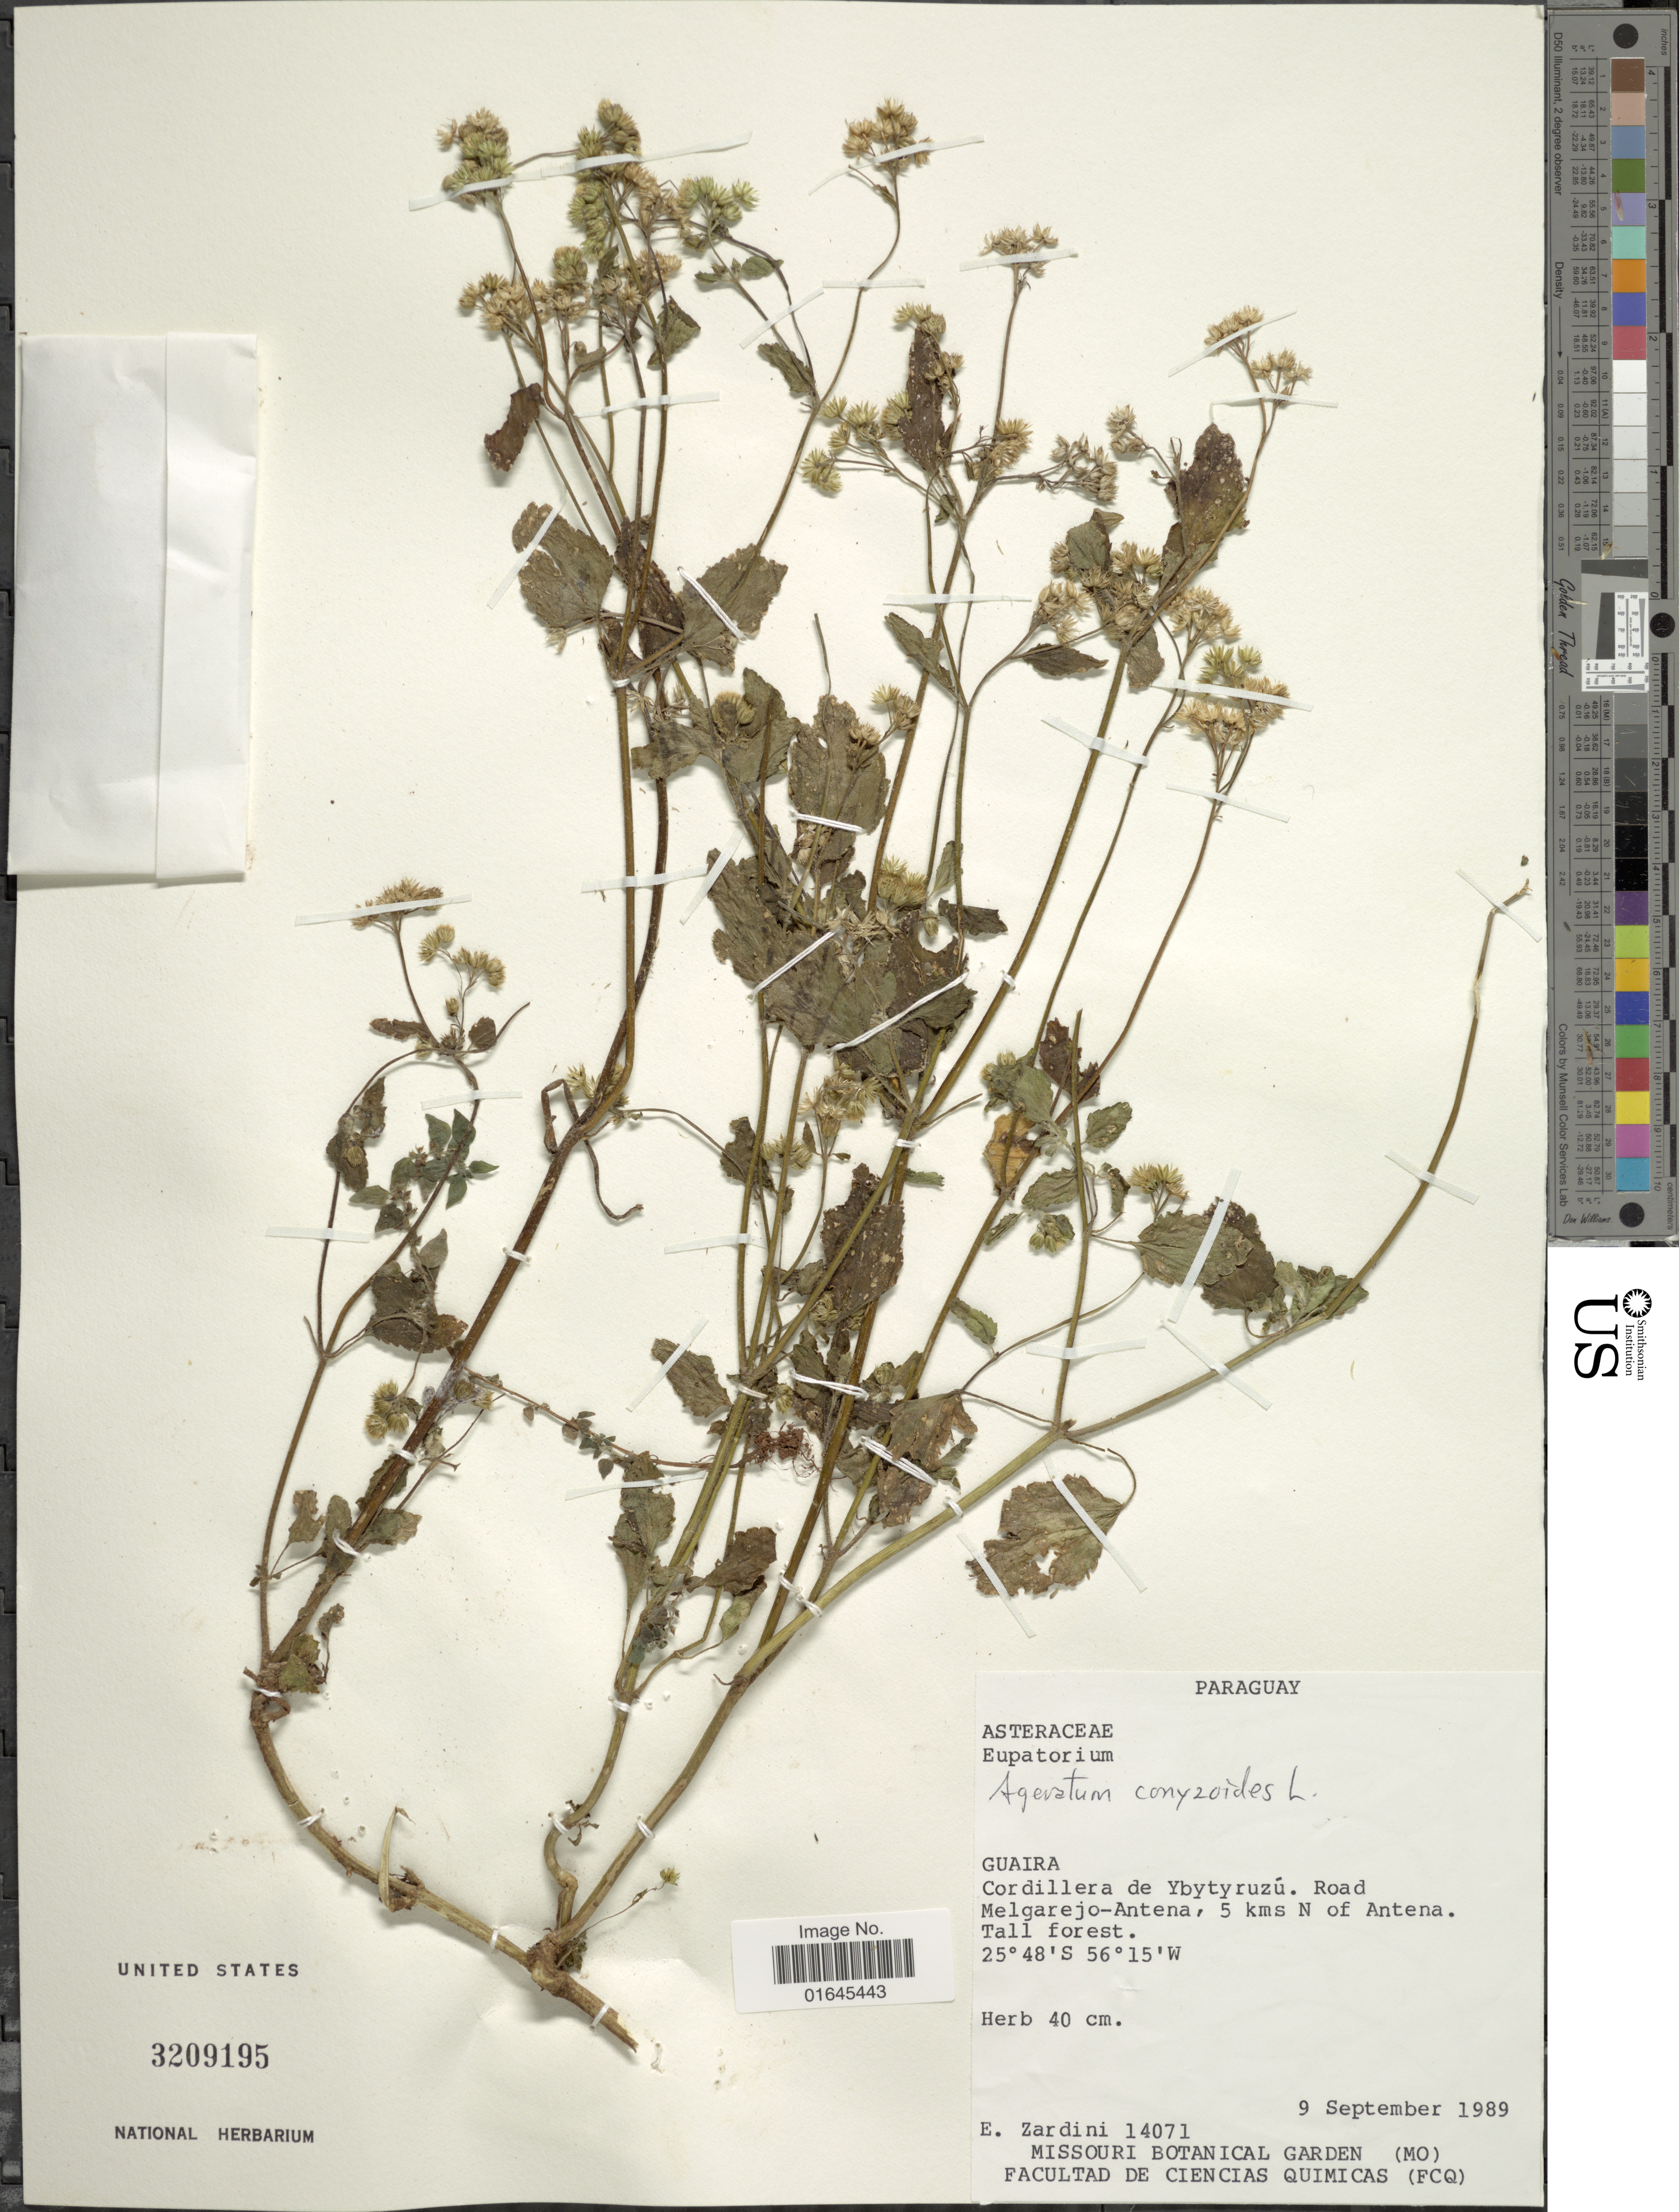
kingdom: Plantae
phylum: Tracheophyta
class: Magnoliopsida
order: Asterales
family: Asteraceae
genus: Ageratum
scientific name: Ageratum conyzoides subsp. latifolium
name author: (Cav.) M.F. Johnson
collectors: E. M. Zardini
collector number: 14071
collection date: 1989-09-09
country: Paraguay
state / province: Guaira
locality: Cordillera de Ybytyruzú. Road Melgarejo-Antena, 5 kms N of Antena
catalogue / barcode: US 3209195